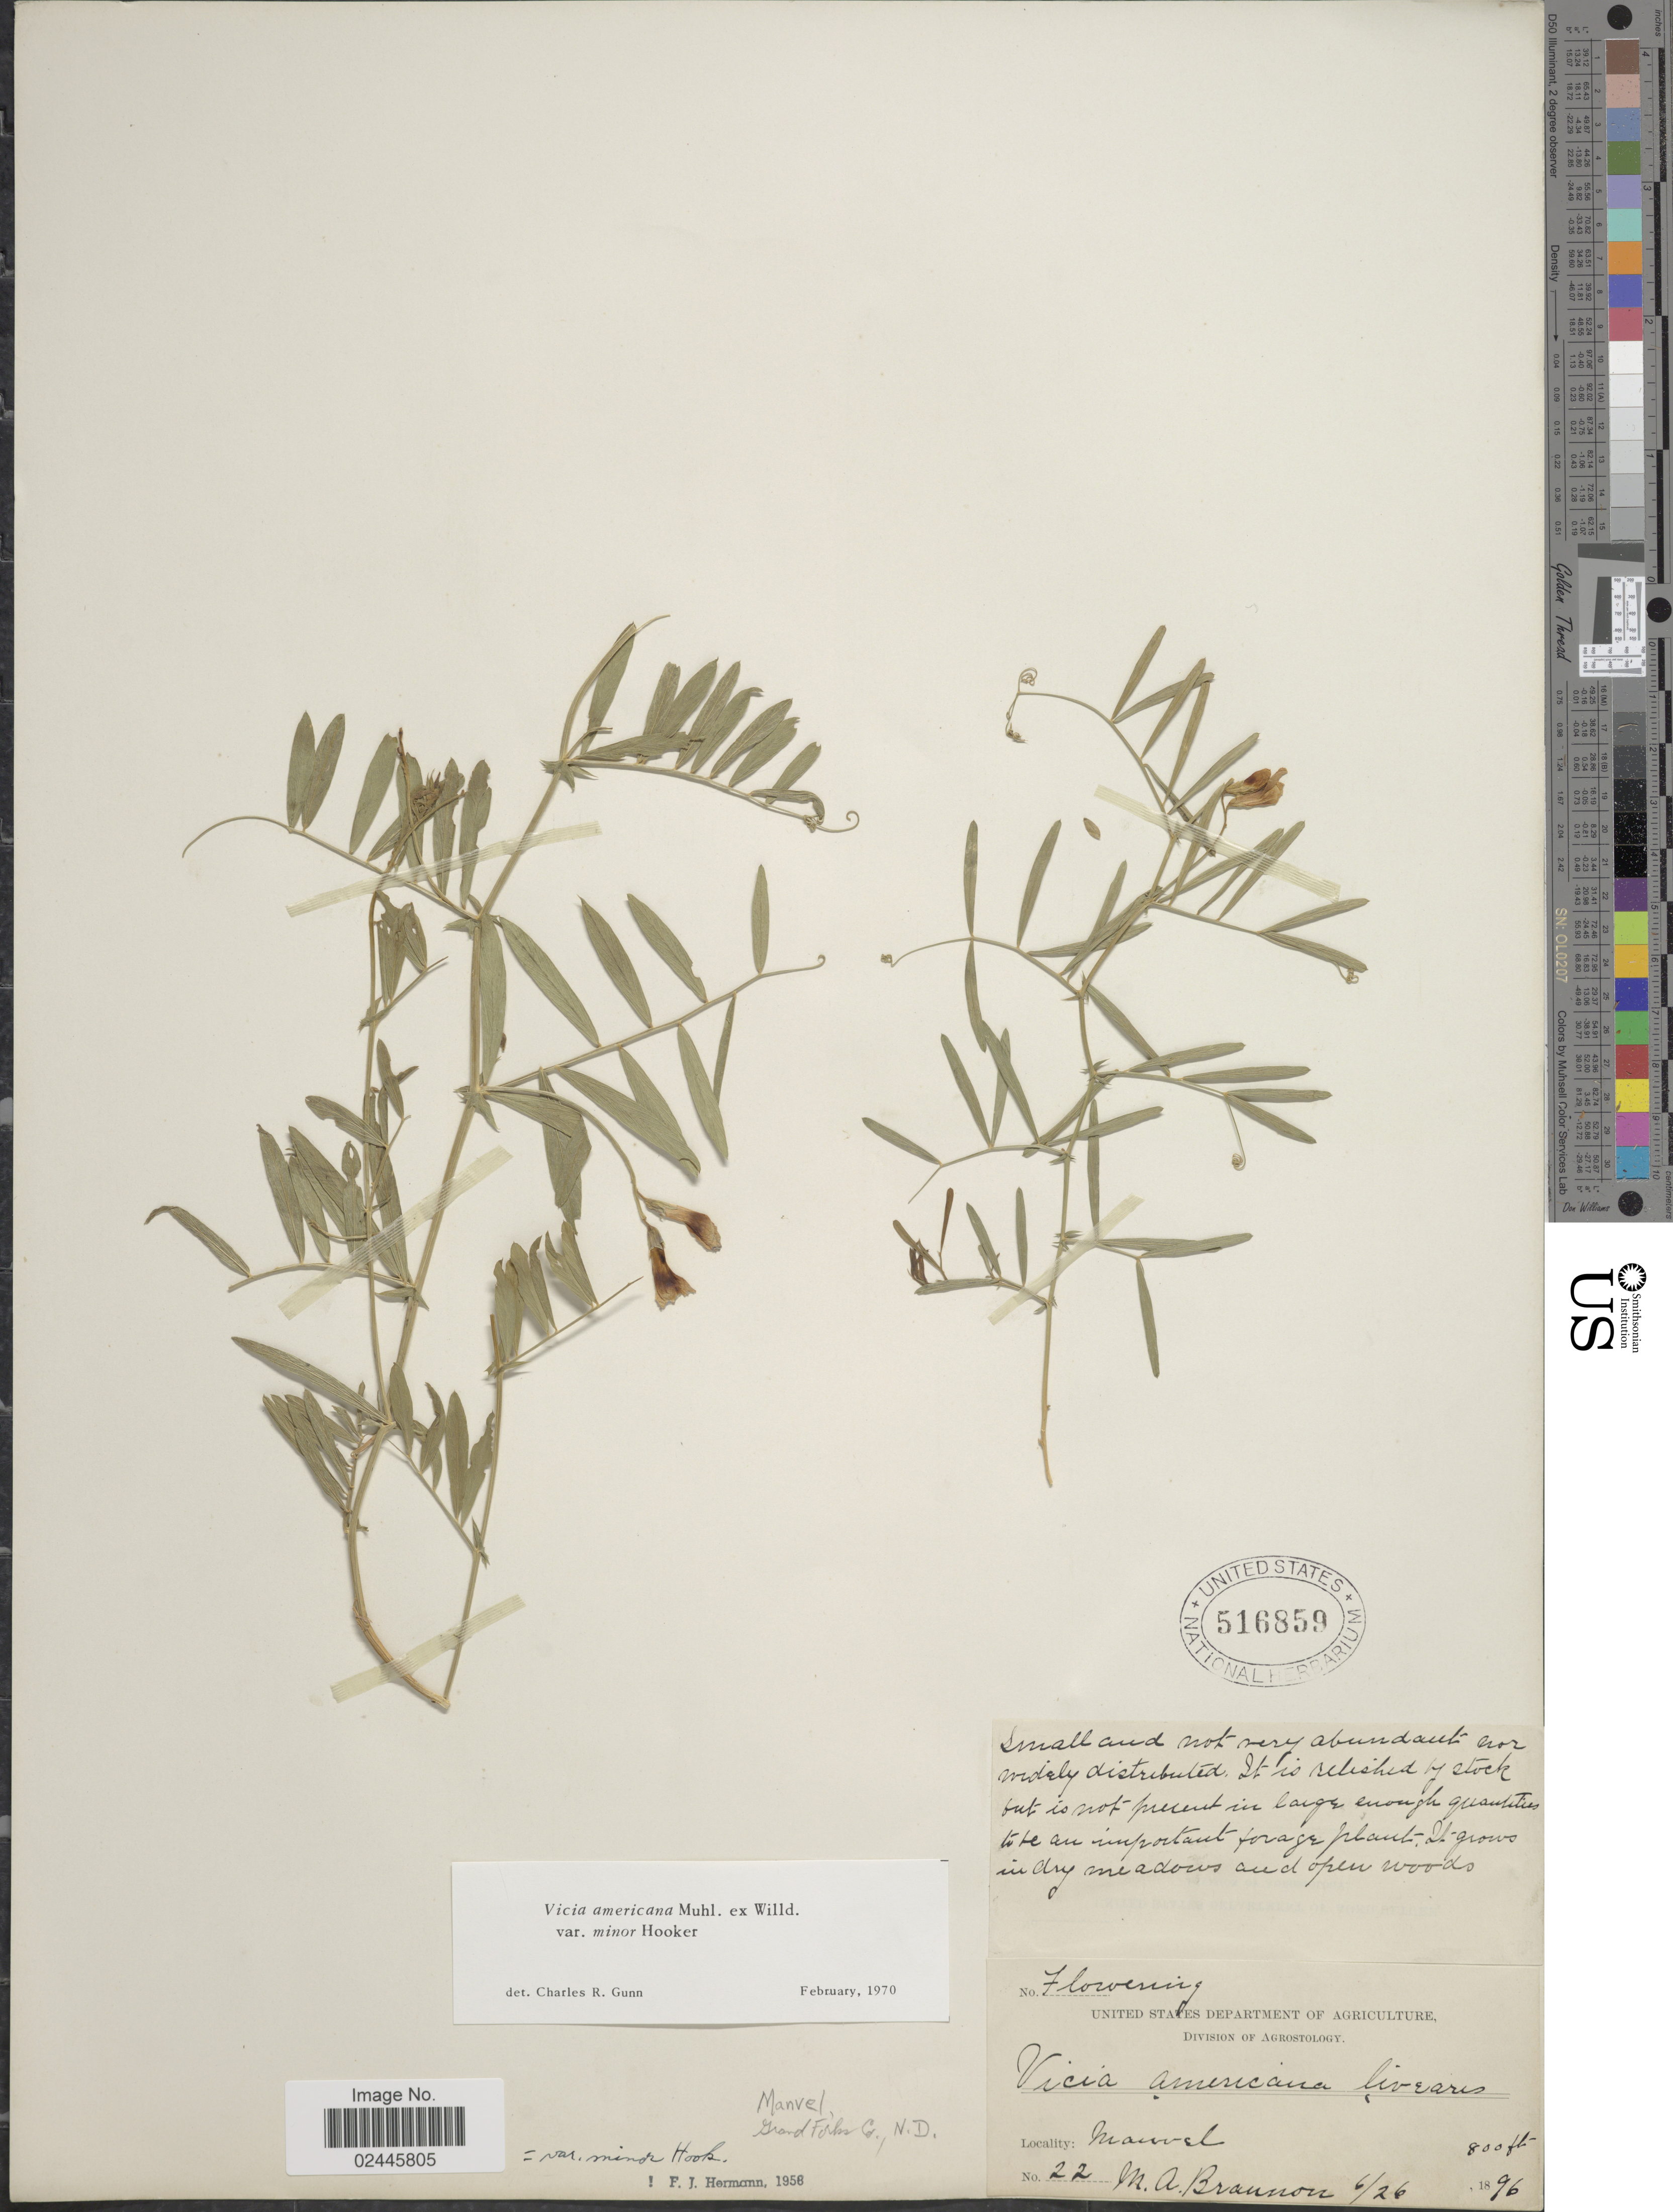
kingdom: Plantae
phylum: Tracheophyta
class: Magnoliopsida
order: Fabales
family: Fabaceae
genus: Vicia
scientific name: Vicia americana var. minor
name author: Hook.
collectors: M. Brannon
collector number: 22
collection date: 1896-06-26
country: United States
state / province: North Dakota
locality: Manvel. Grand Froks Co., N.D.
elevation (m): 244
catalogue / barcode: US 516859